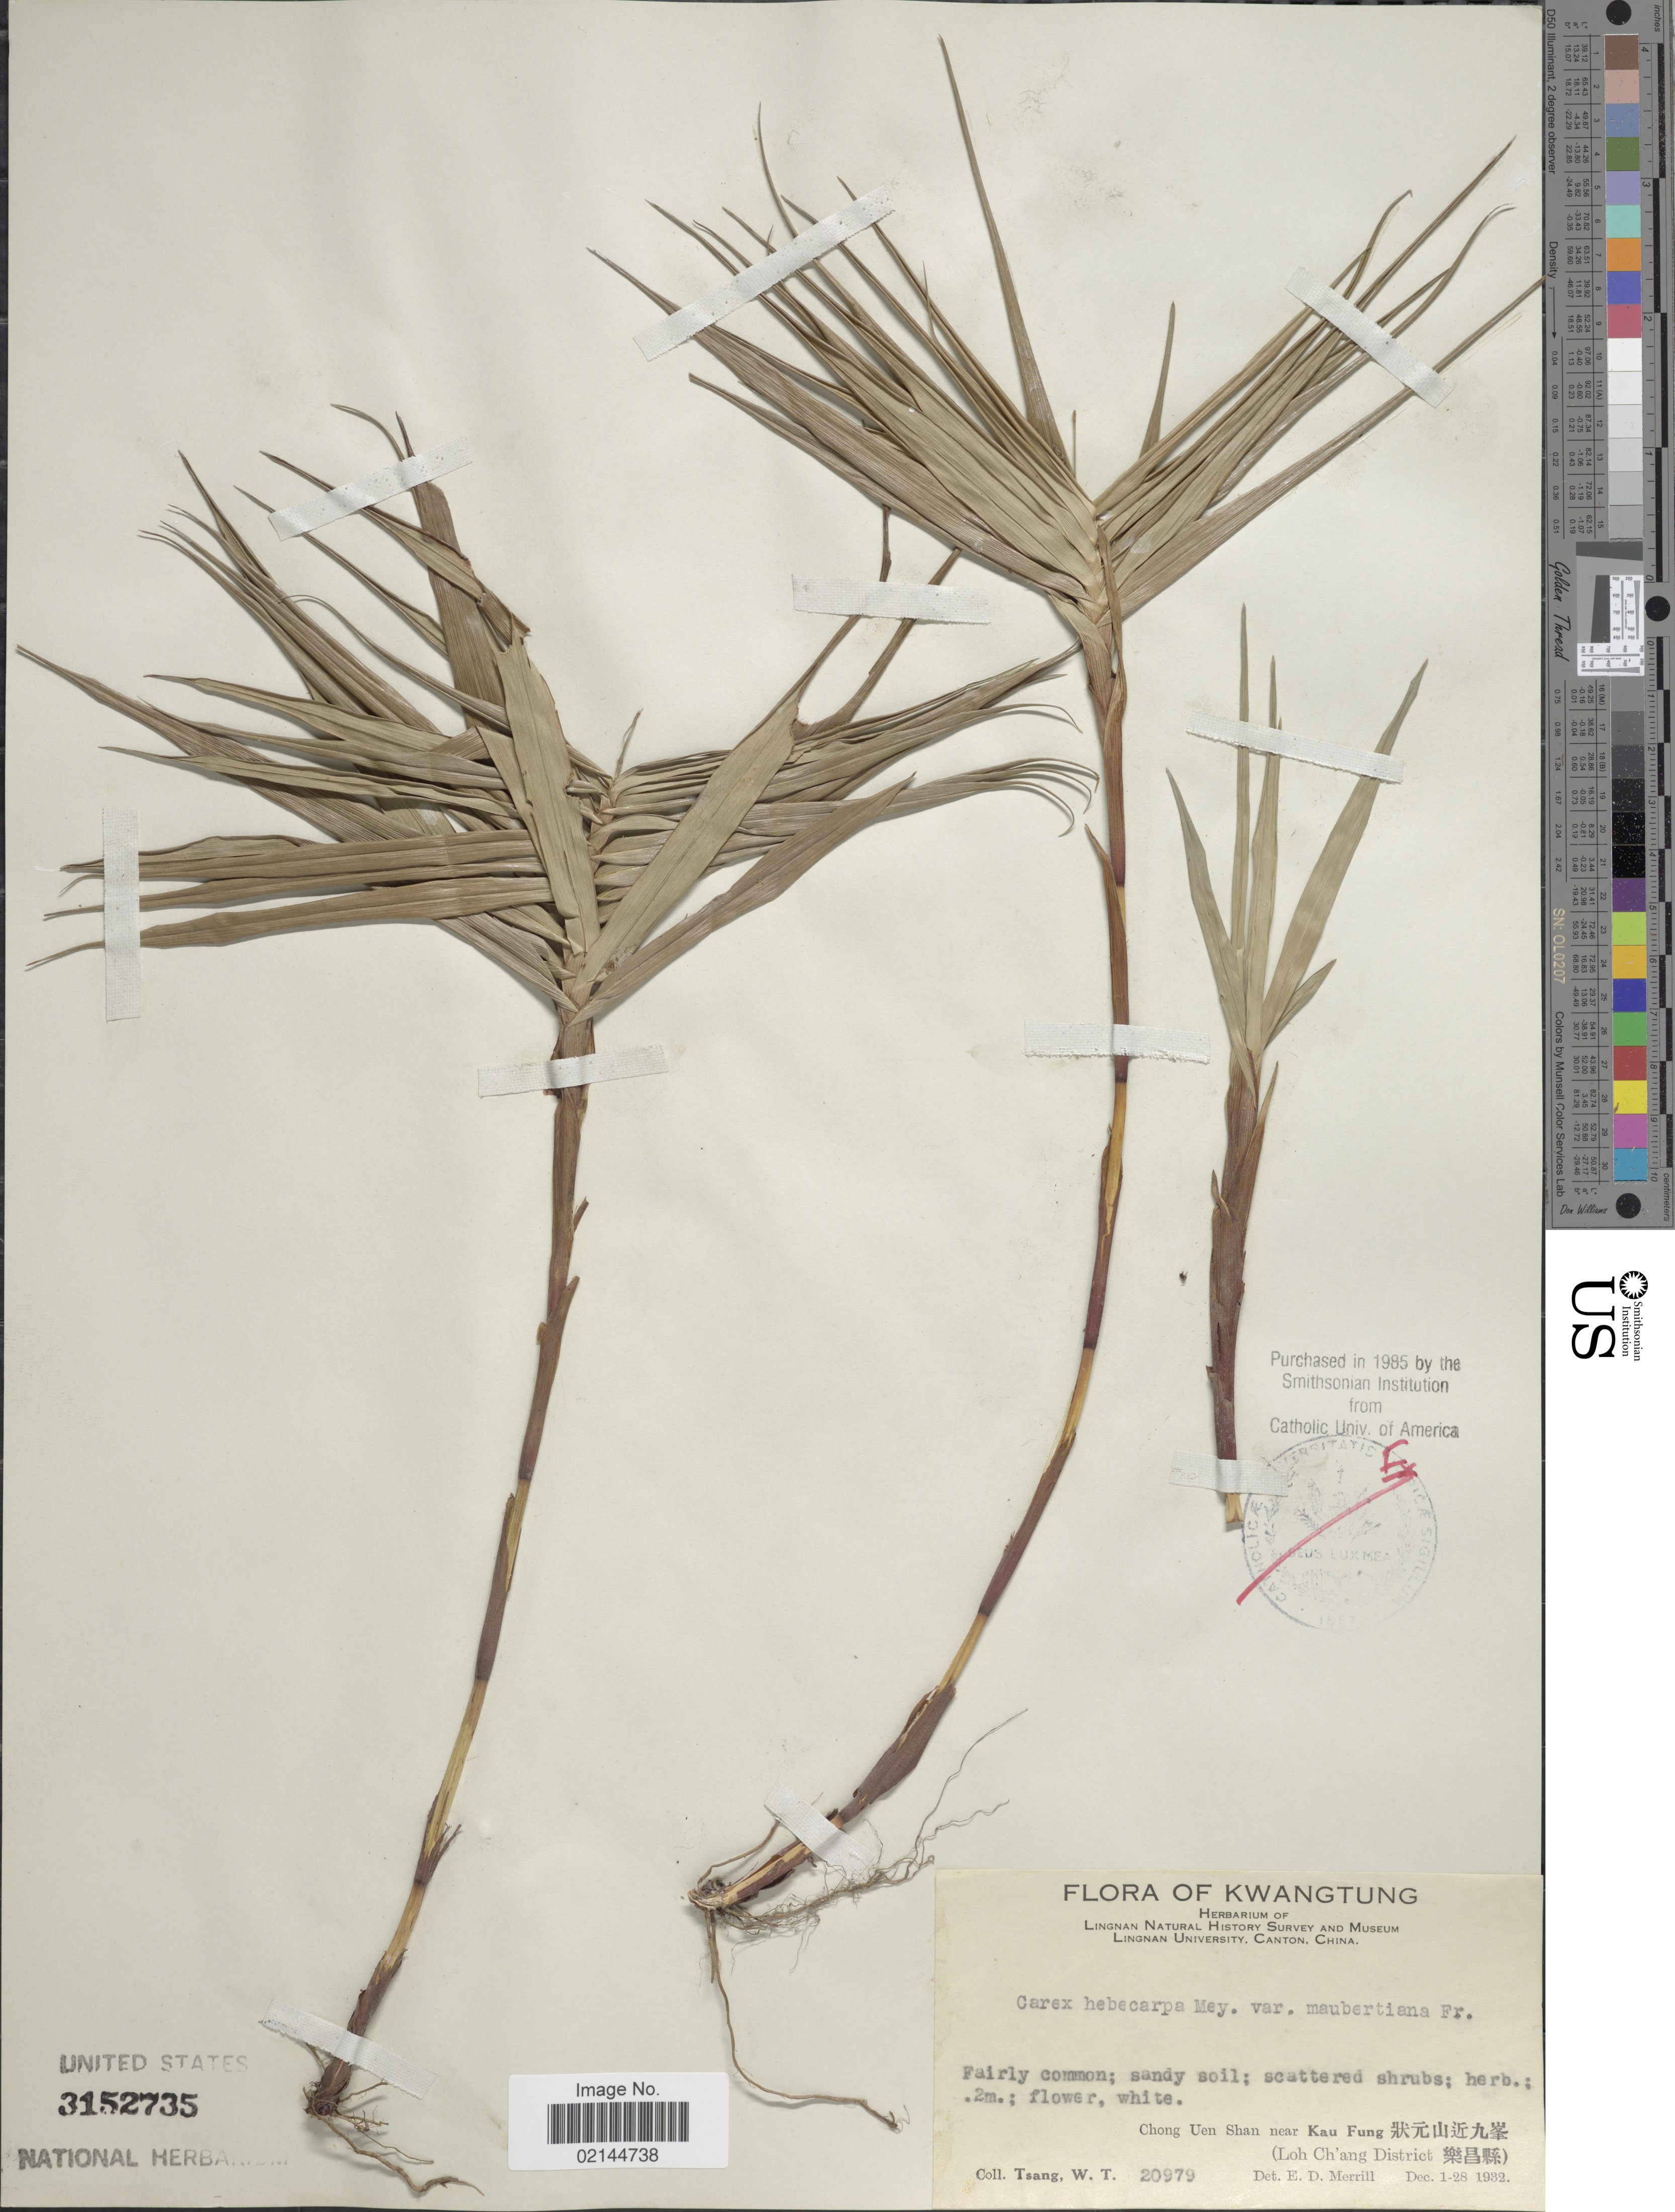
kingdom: Plantae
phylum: Tracheophyta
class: Liliopsida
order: Poales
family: Cyperaceae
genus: Carex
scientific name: Carex hebecarpa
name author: C.A. Mey.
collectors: W. T. Tsang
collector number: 20979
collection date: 1932-12-01/1932-12-28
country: China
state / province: Guangdong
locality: Kwangtung. Chong Uen Shan near Kau Fung. (Loh Ch'ang District)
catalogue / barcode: US 3152735